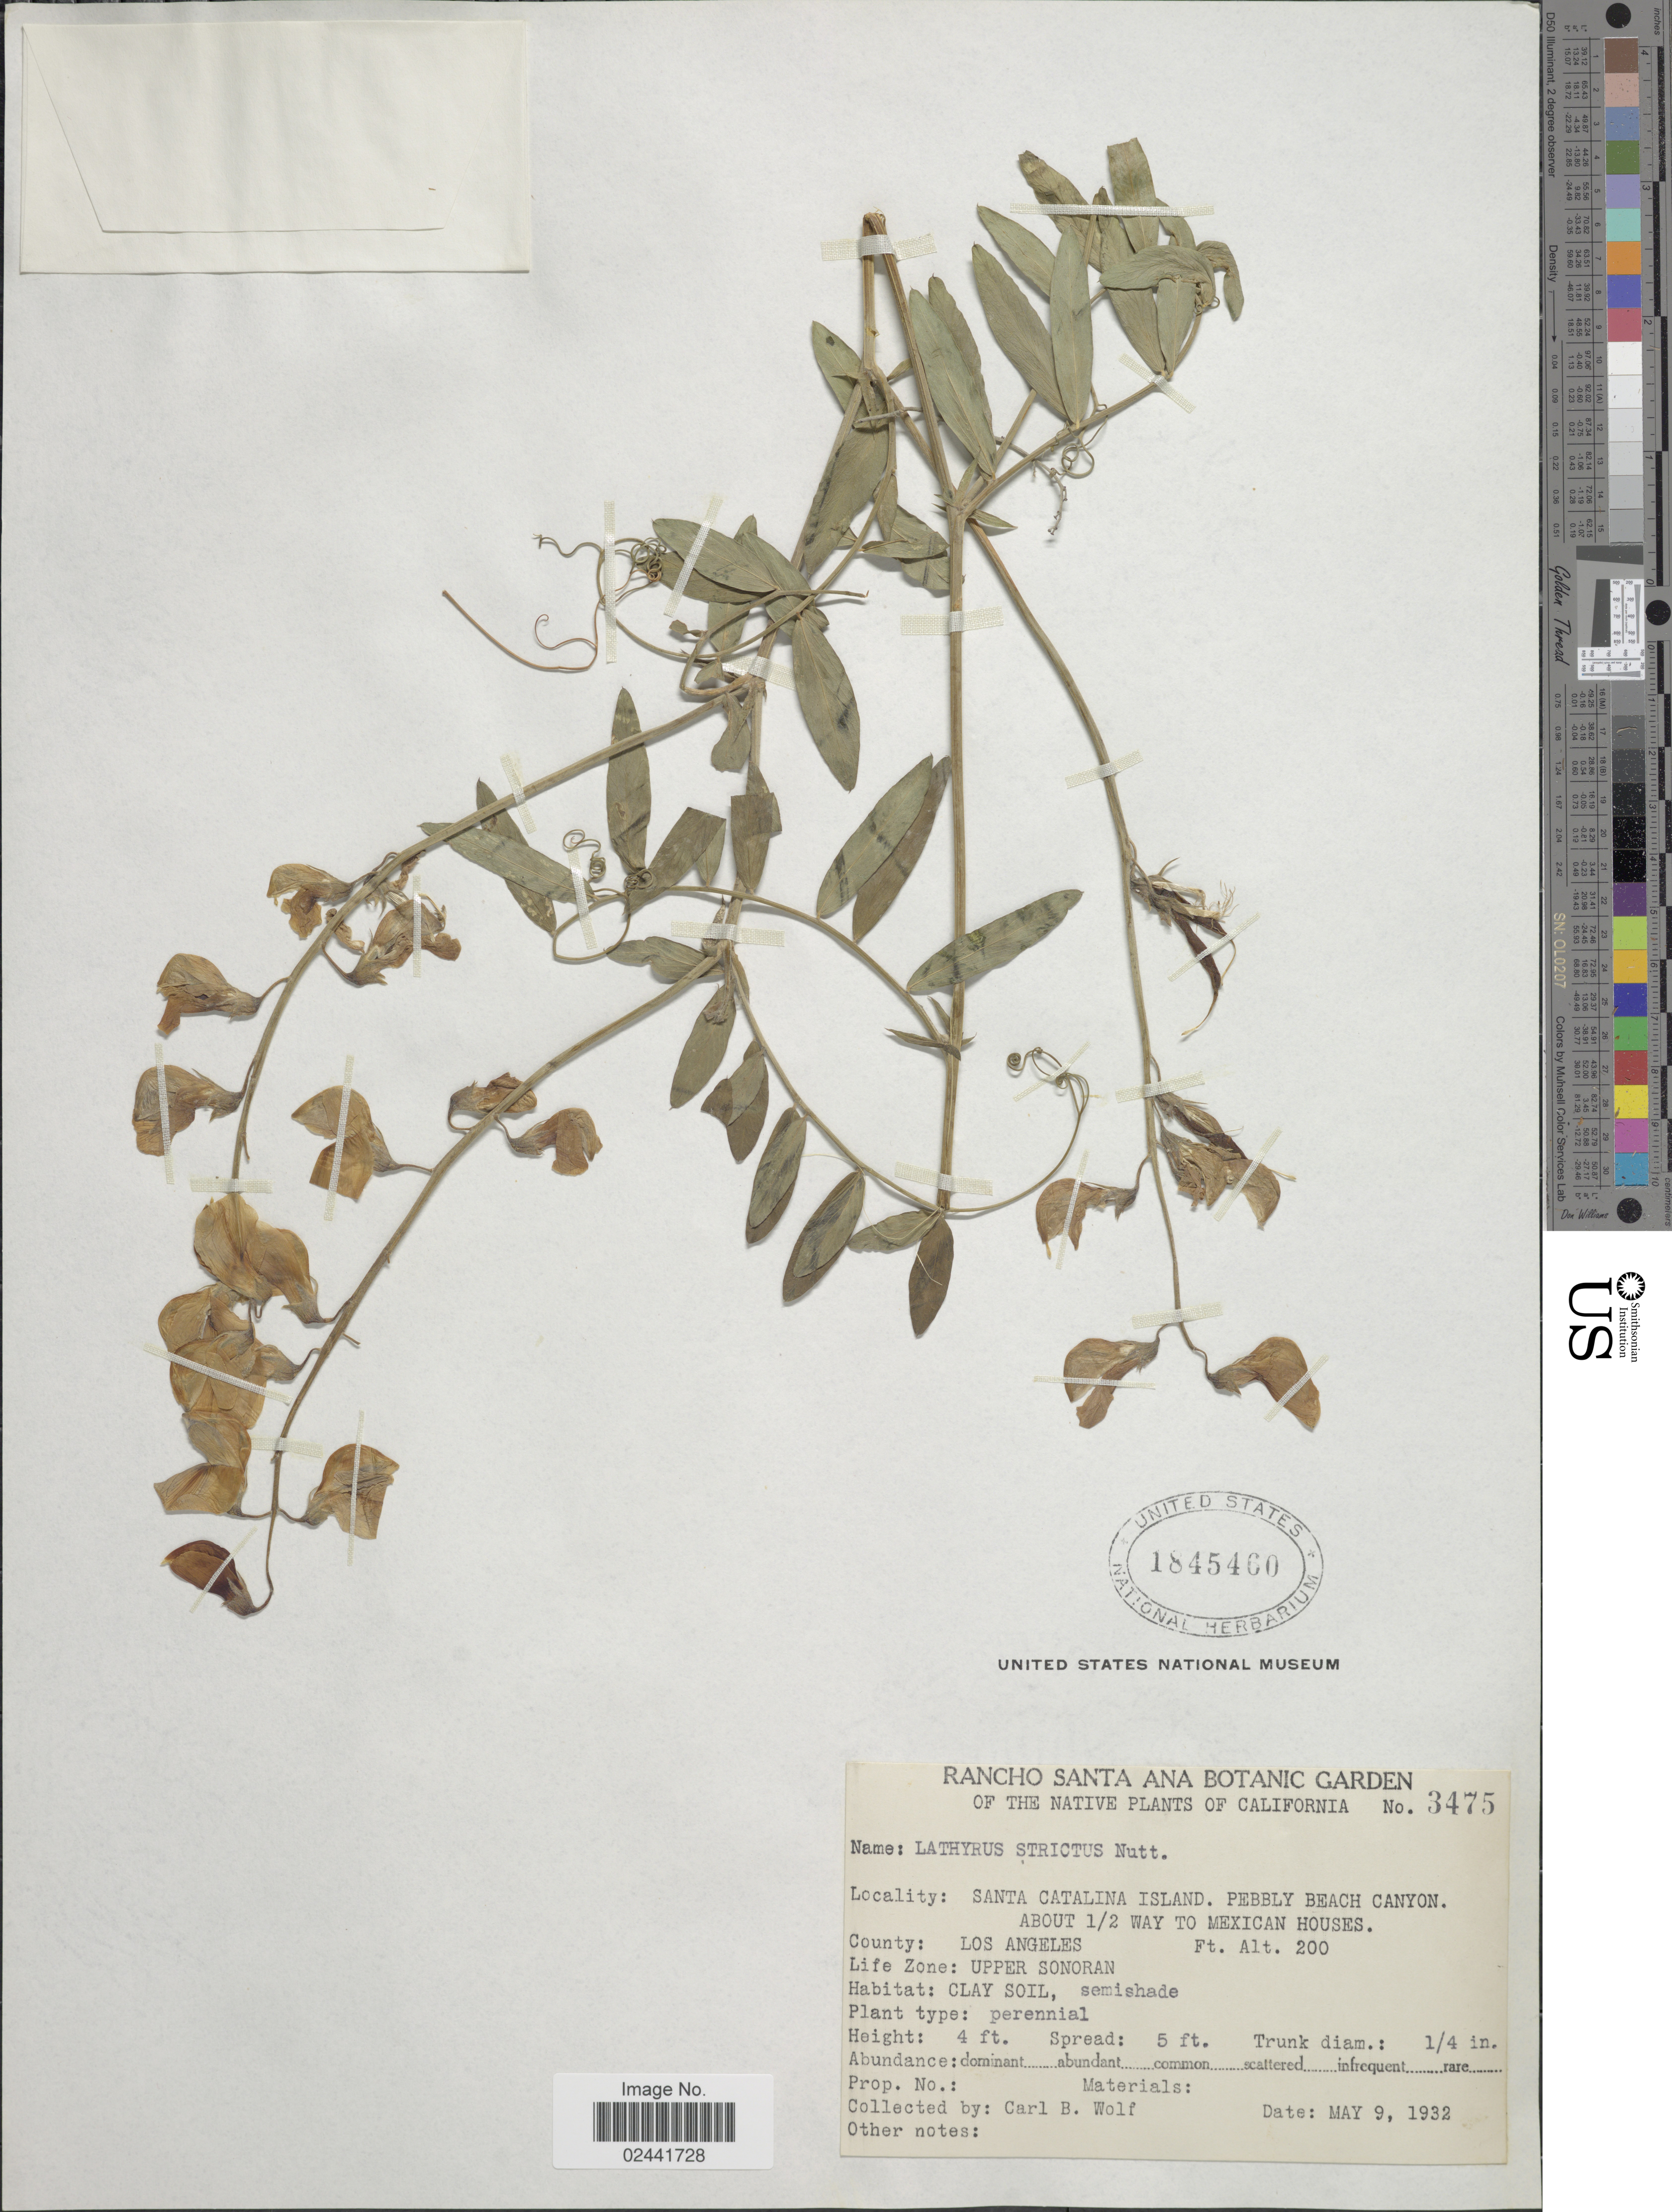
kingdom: Plantae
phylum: Tracheophyta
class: Magnoliopsida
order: Fabales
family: Fabaceae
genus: Lathyrus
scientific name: Lathyrus strictus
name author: G.H. Weber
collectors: C. B. Wolf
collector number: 3475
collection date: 1932-05-09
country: United States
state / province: California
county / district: Los Angeles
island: Santa Catalina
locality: Santa Catalina Island. Pebbly Beach Canyon. About ½ way to Mexican Houses, County: Los Angeles, Life Zone: Upper Sonoran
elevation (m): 61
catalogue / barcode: US 1845460